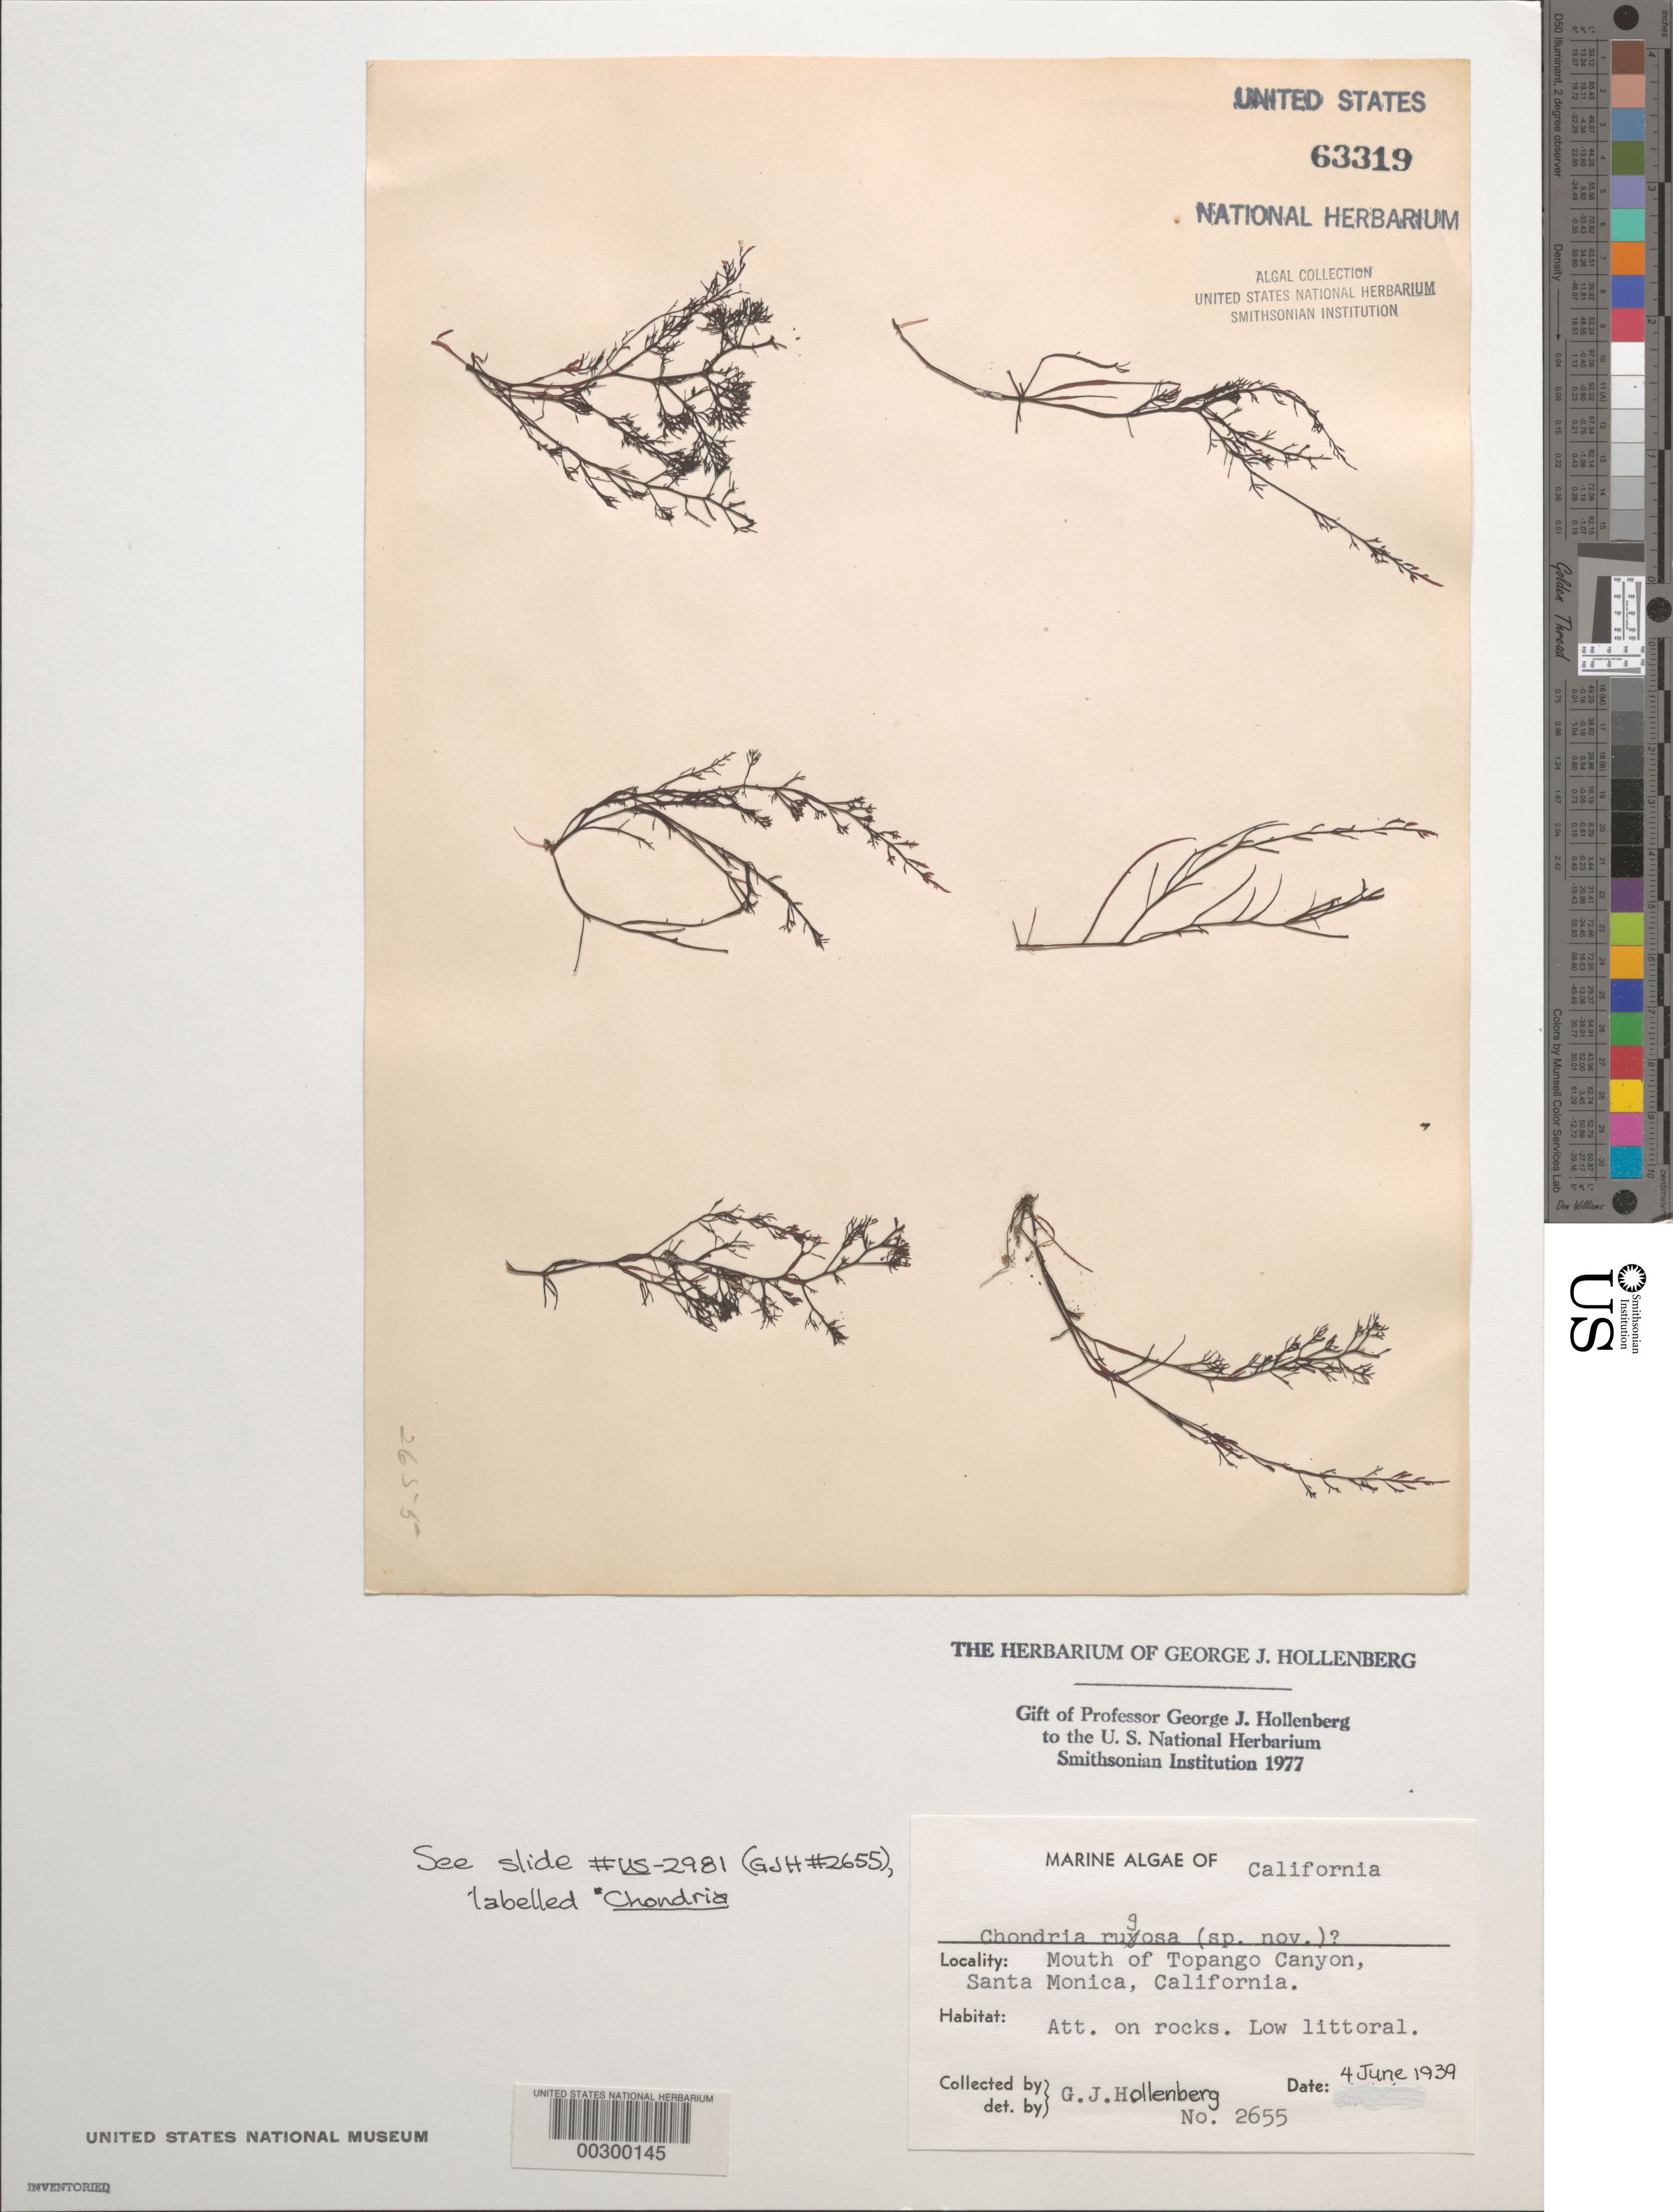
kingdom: Plantae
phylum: Rhodophyta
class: Florideophyceae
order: Ceramiales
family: Rhodomelaceae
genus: Chondria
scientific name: Chondria rugosa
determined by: Hollenberg, George J.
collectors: G. Hollenberg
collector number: GJH 2655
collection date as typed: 04 Jun 1939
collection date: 1939-06-04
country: United States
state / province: California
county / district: Los Angeles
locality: Topango Canyon mouth, near Santa Monica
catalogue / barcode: US 63319